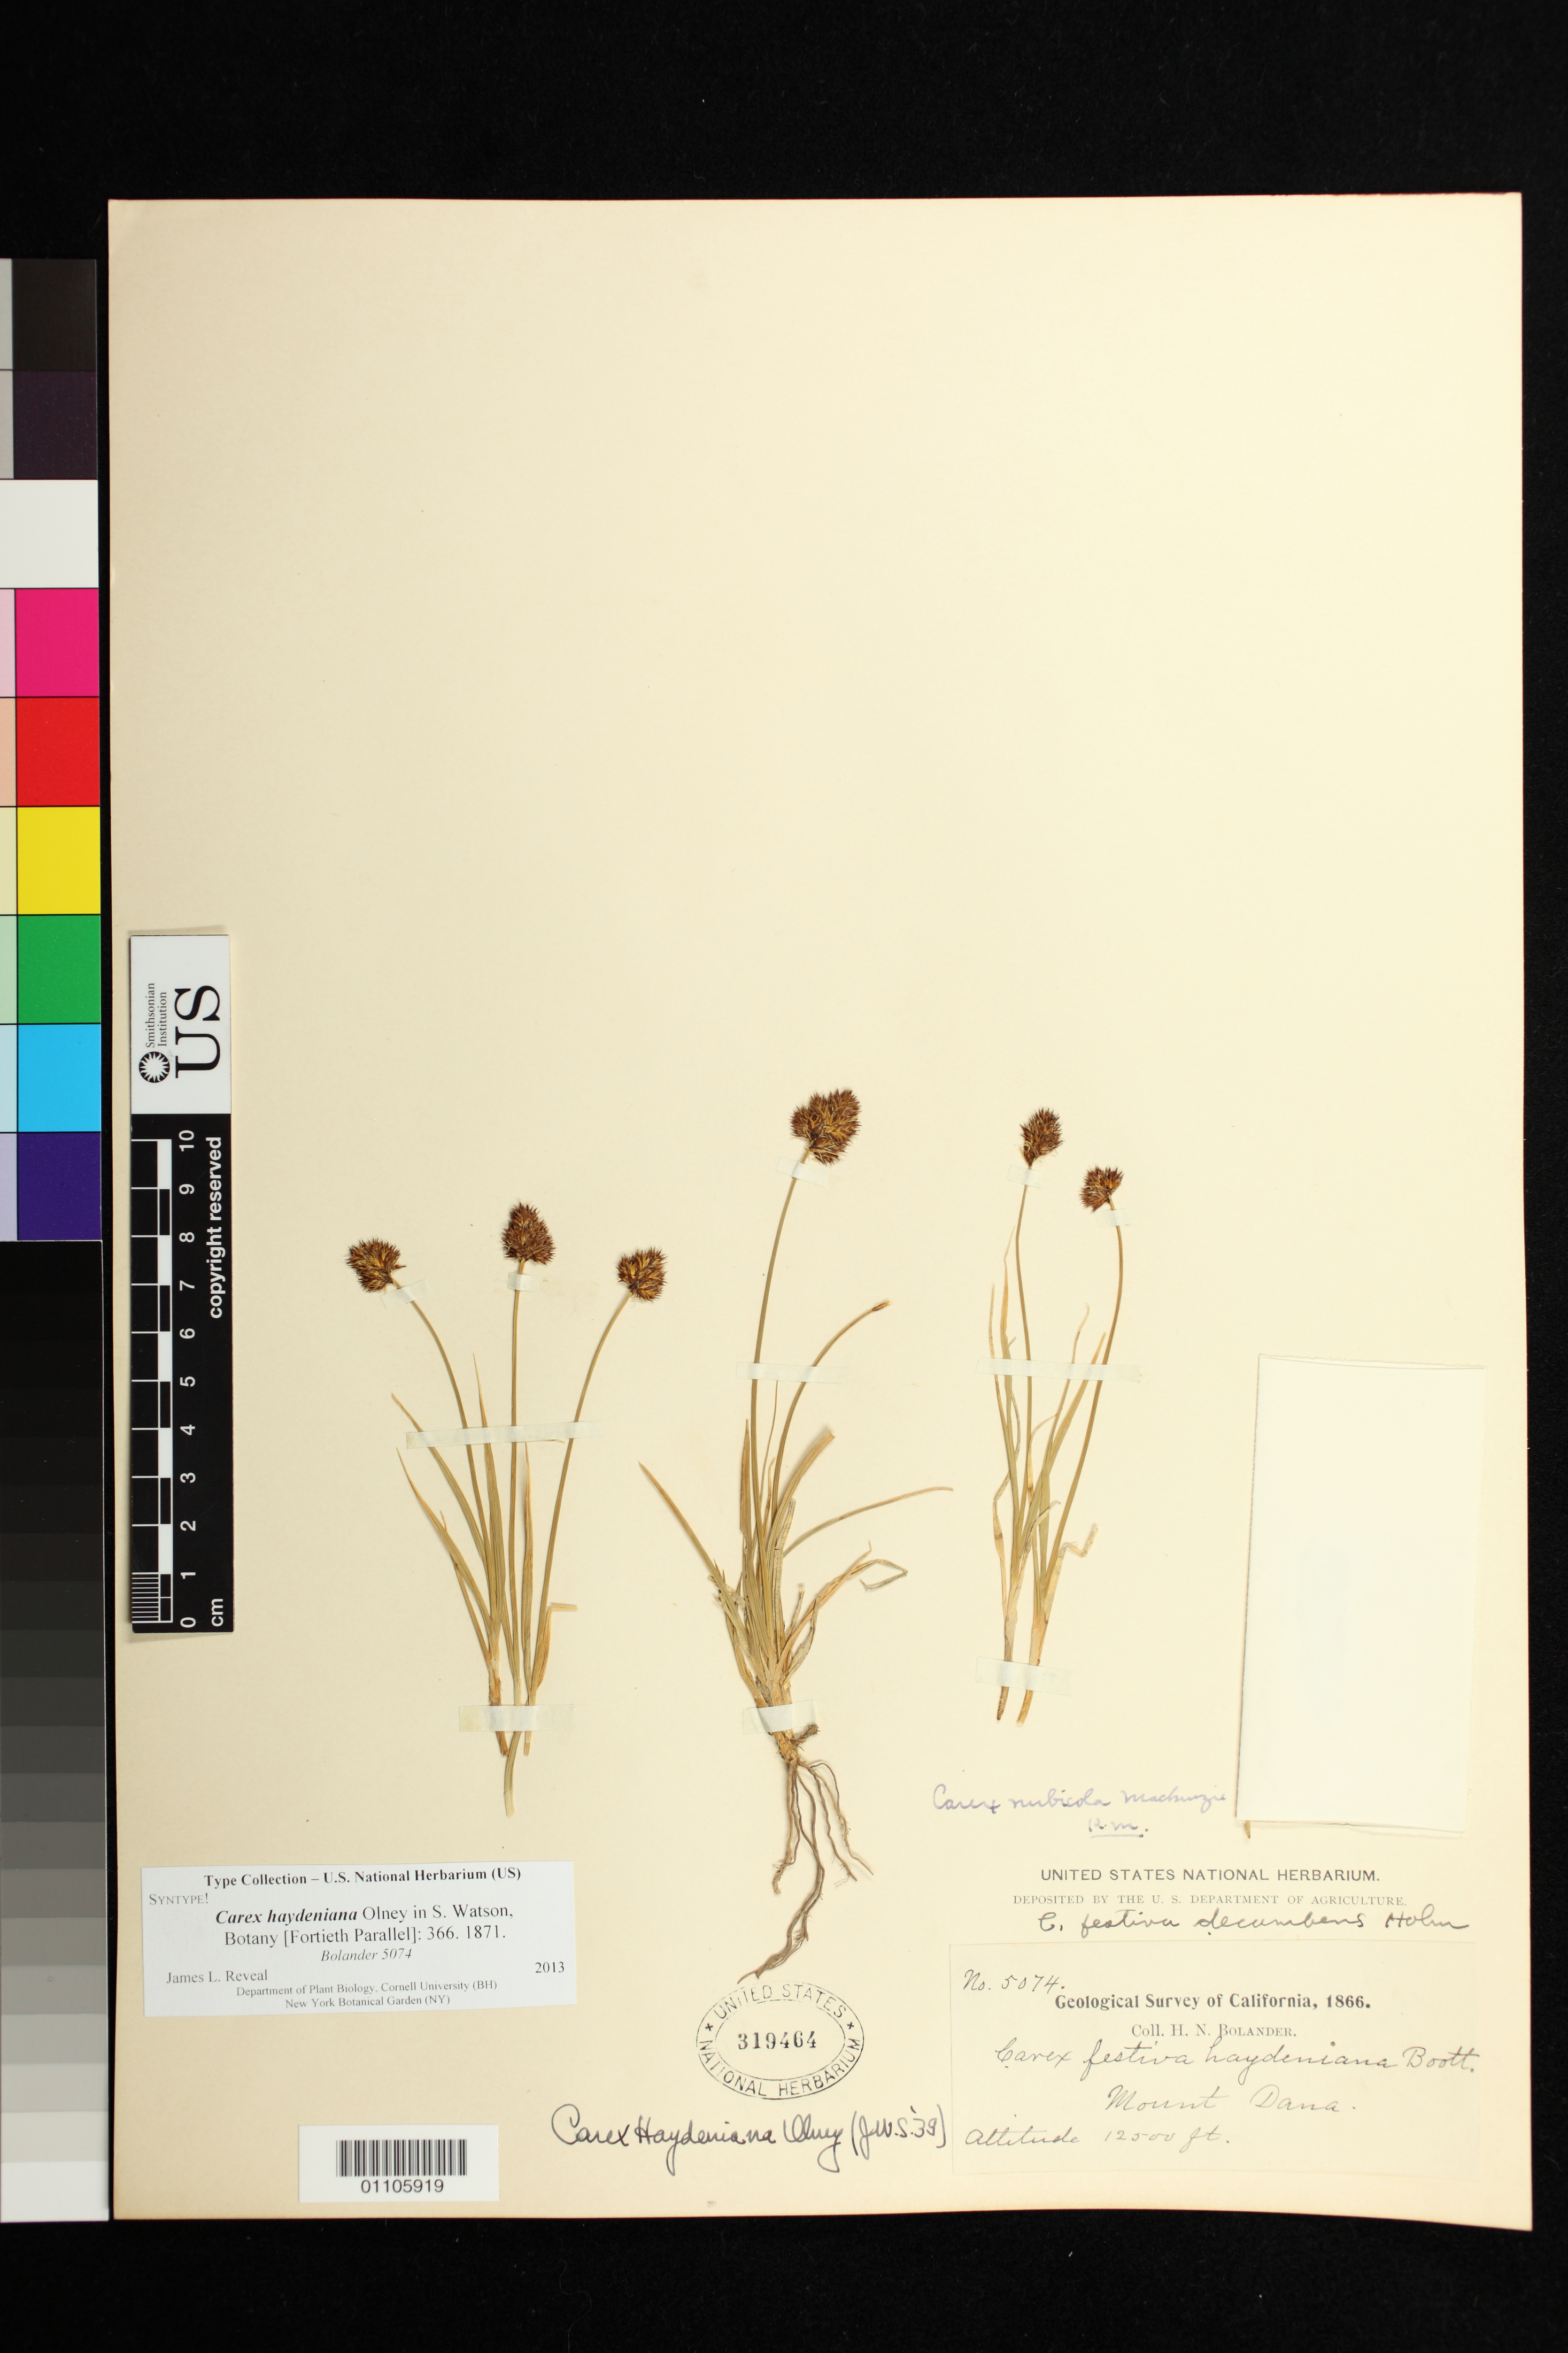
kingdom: Plantae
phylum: Tracheophyta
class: Liliopsida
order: Poales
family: Cyperaceae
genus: Carex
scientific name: Carex haydeniana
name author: Olney in S. Watson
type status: Syntype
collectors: H. Bolander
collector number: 5074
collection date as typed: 1866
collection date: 1866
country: United States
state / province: California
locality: Mount Dana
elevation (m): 3810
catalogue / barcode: US 319464